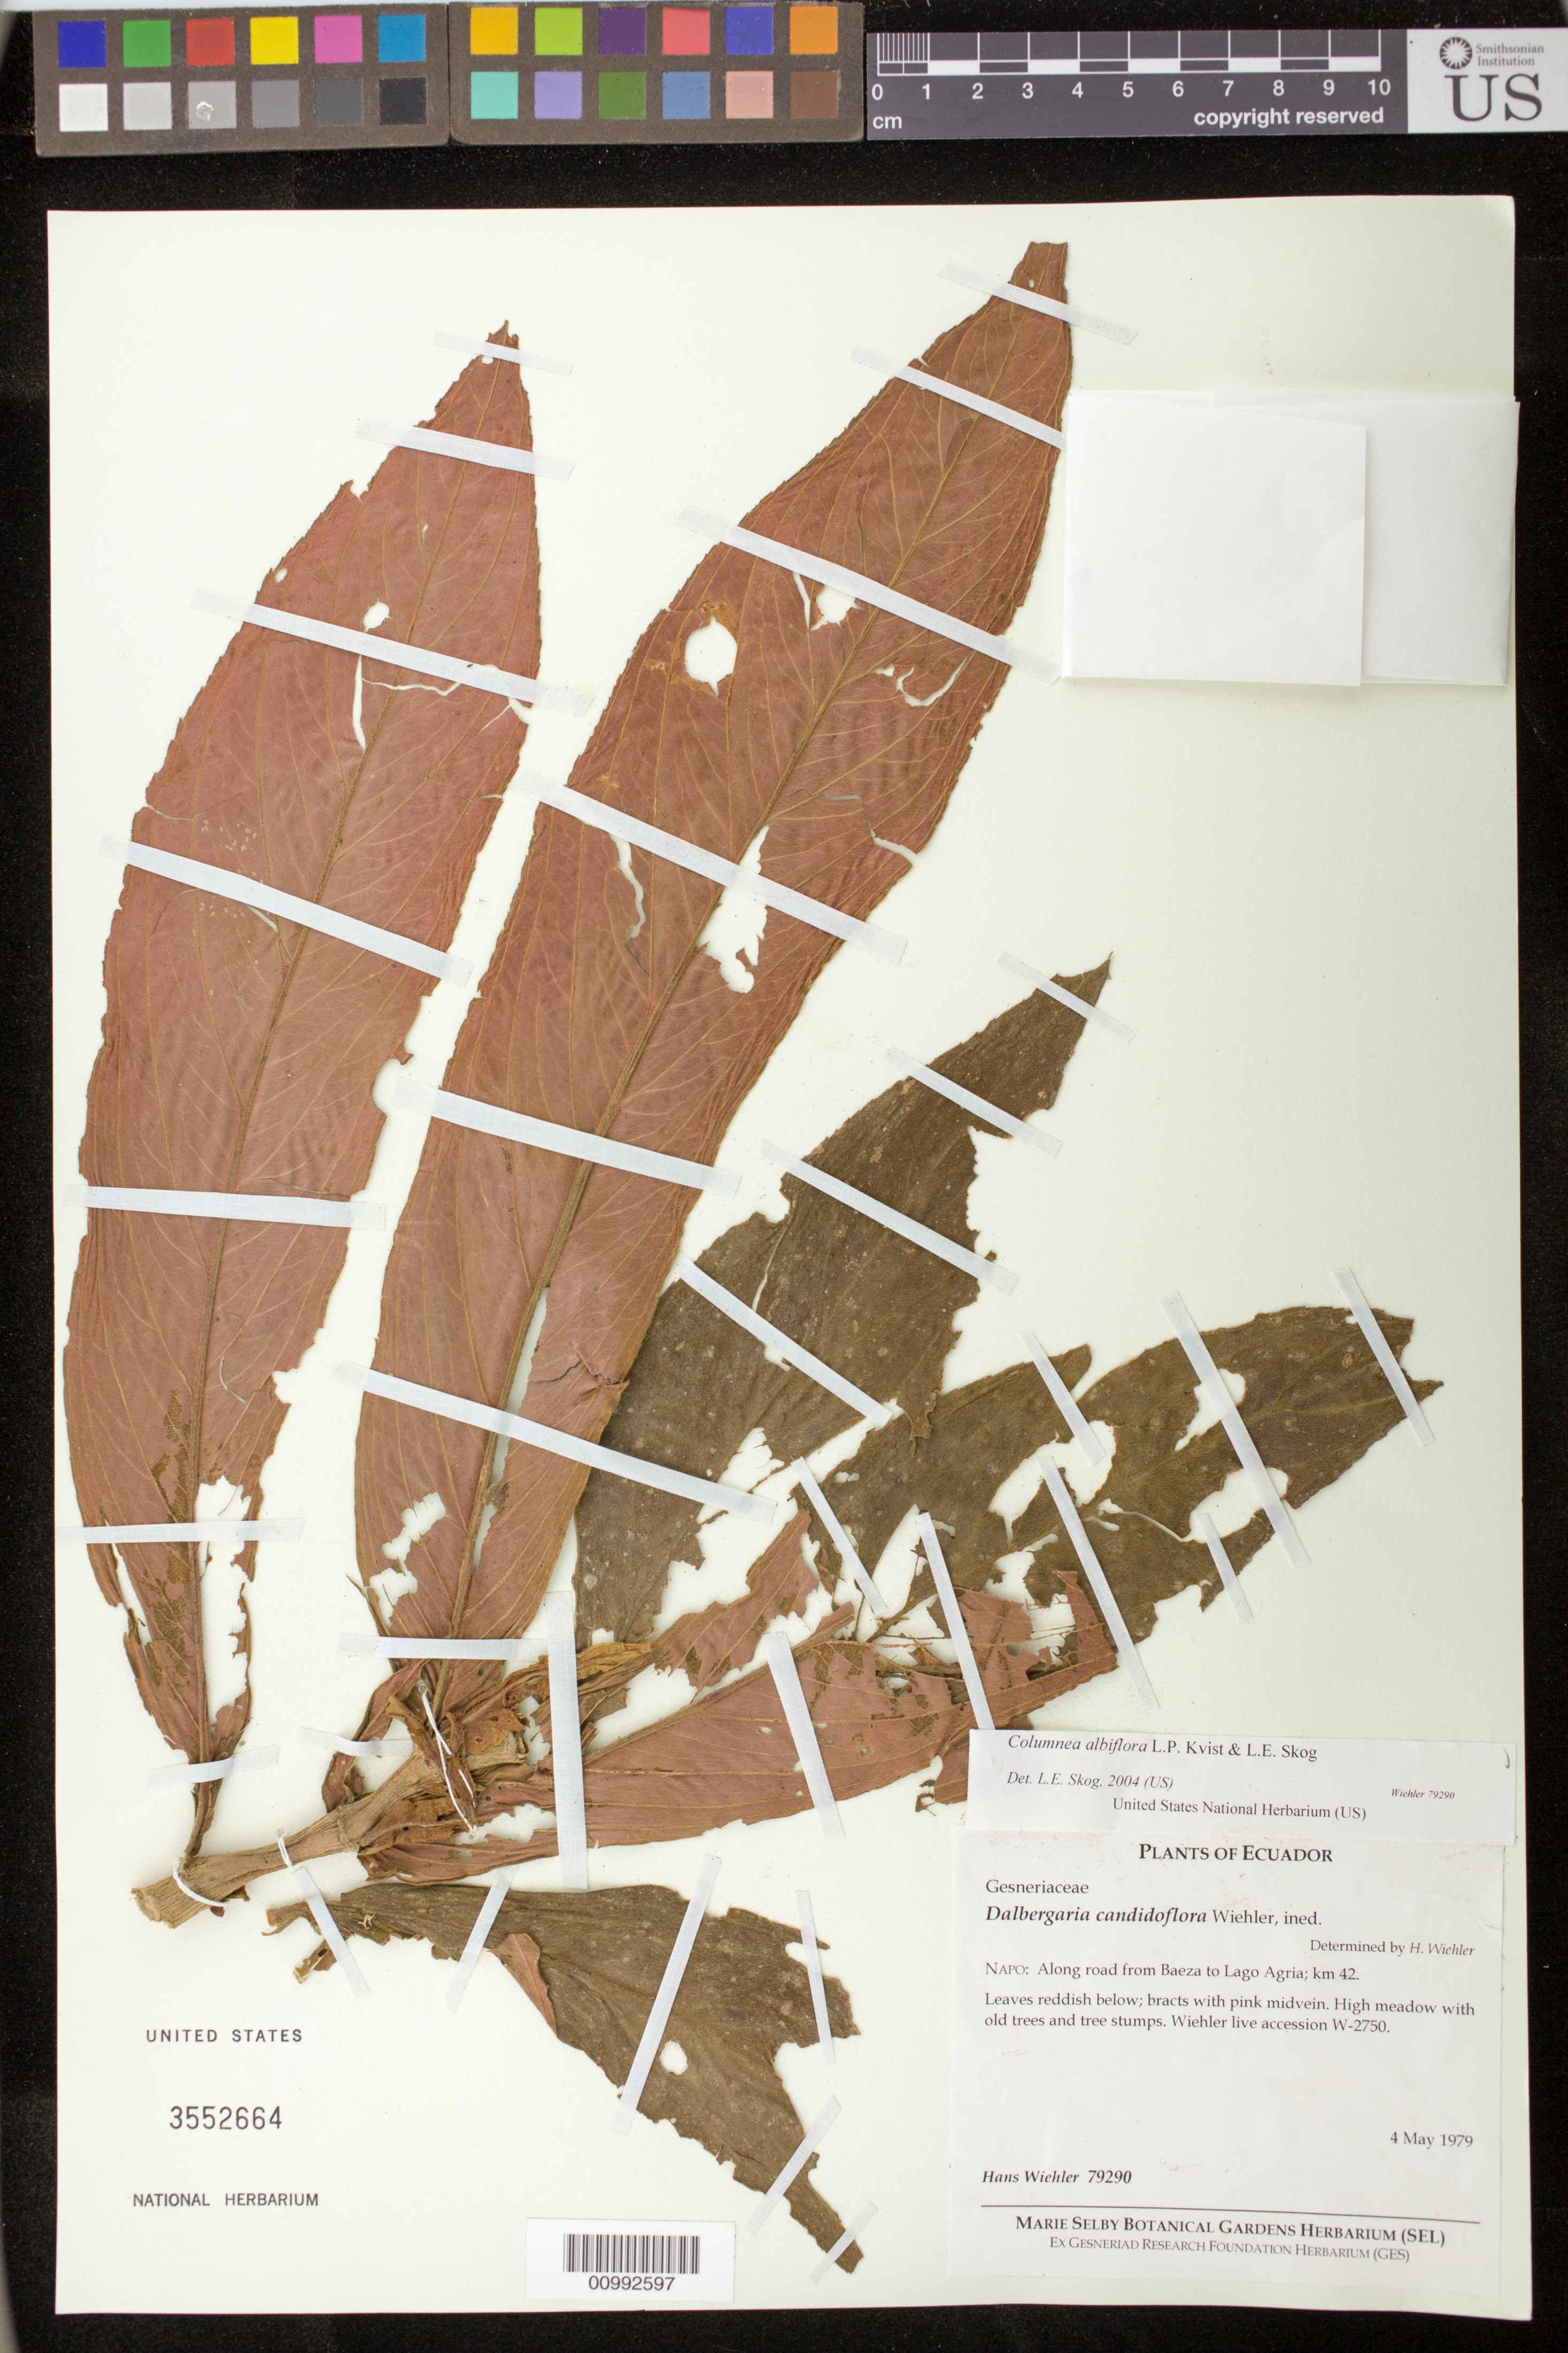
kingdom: Plantae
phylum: Tracheophyta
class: Magnoliopsida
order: Lamiales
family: Gesneriaceae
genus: Columnea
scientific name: Columnea albiflora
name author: L.P. Kvist & L.E. Skog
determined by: Skog, Laurence E.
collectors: H. J. Wiehler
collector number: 79290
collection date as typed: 04 May 1979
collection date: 1979-05-04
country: Ecuador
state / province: Napo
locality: Napo: along road from Baeza to Lago Agria; km 42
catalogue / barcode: US 3552664